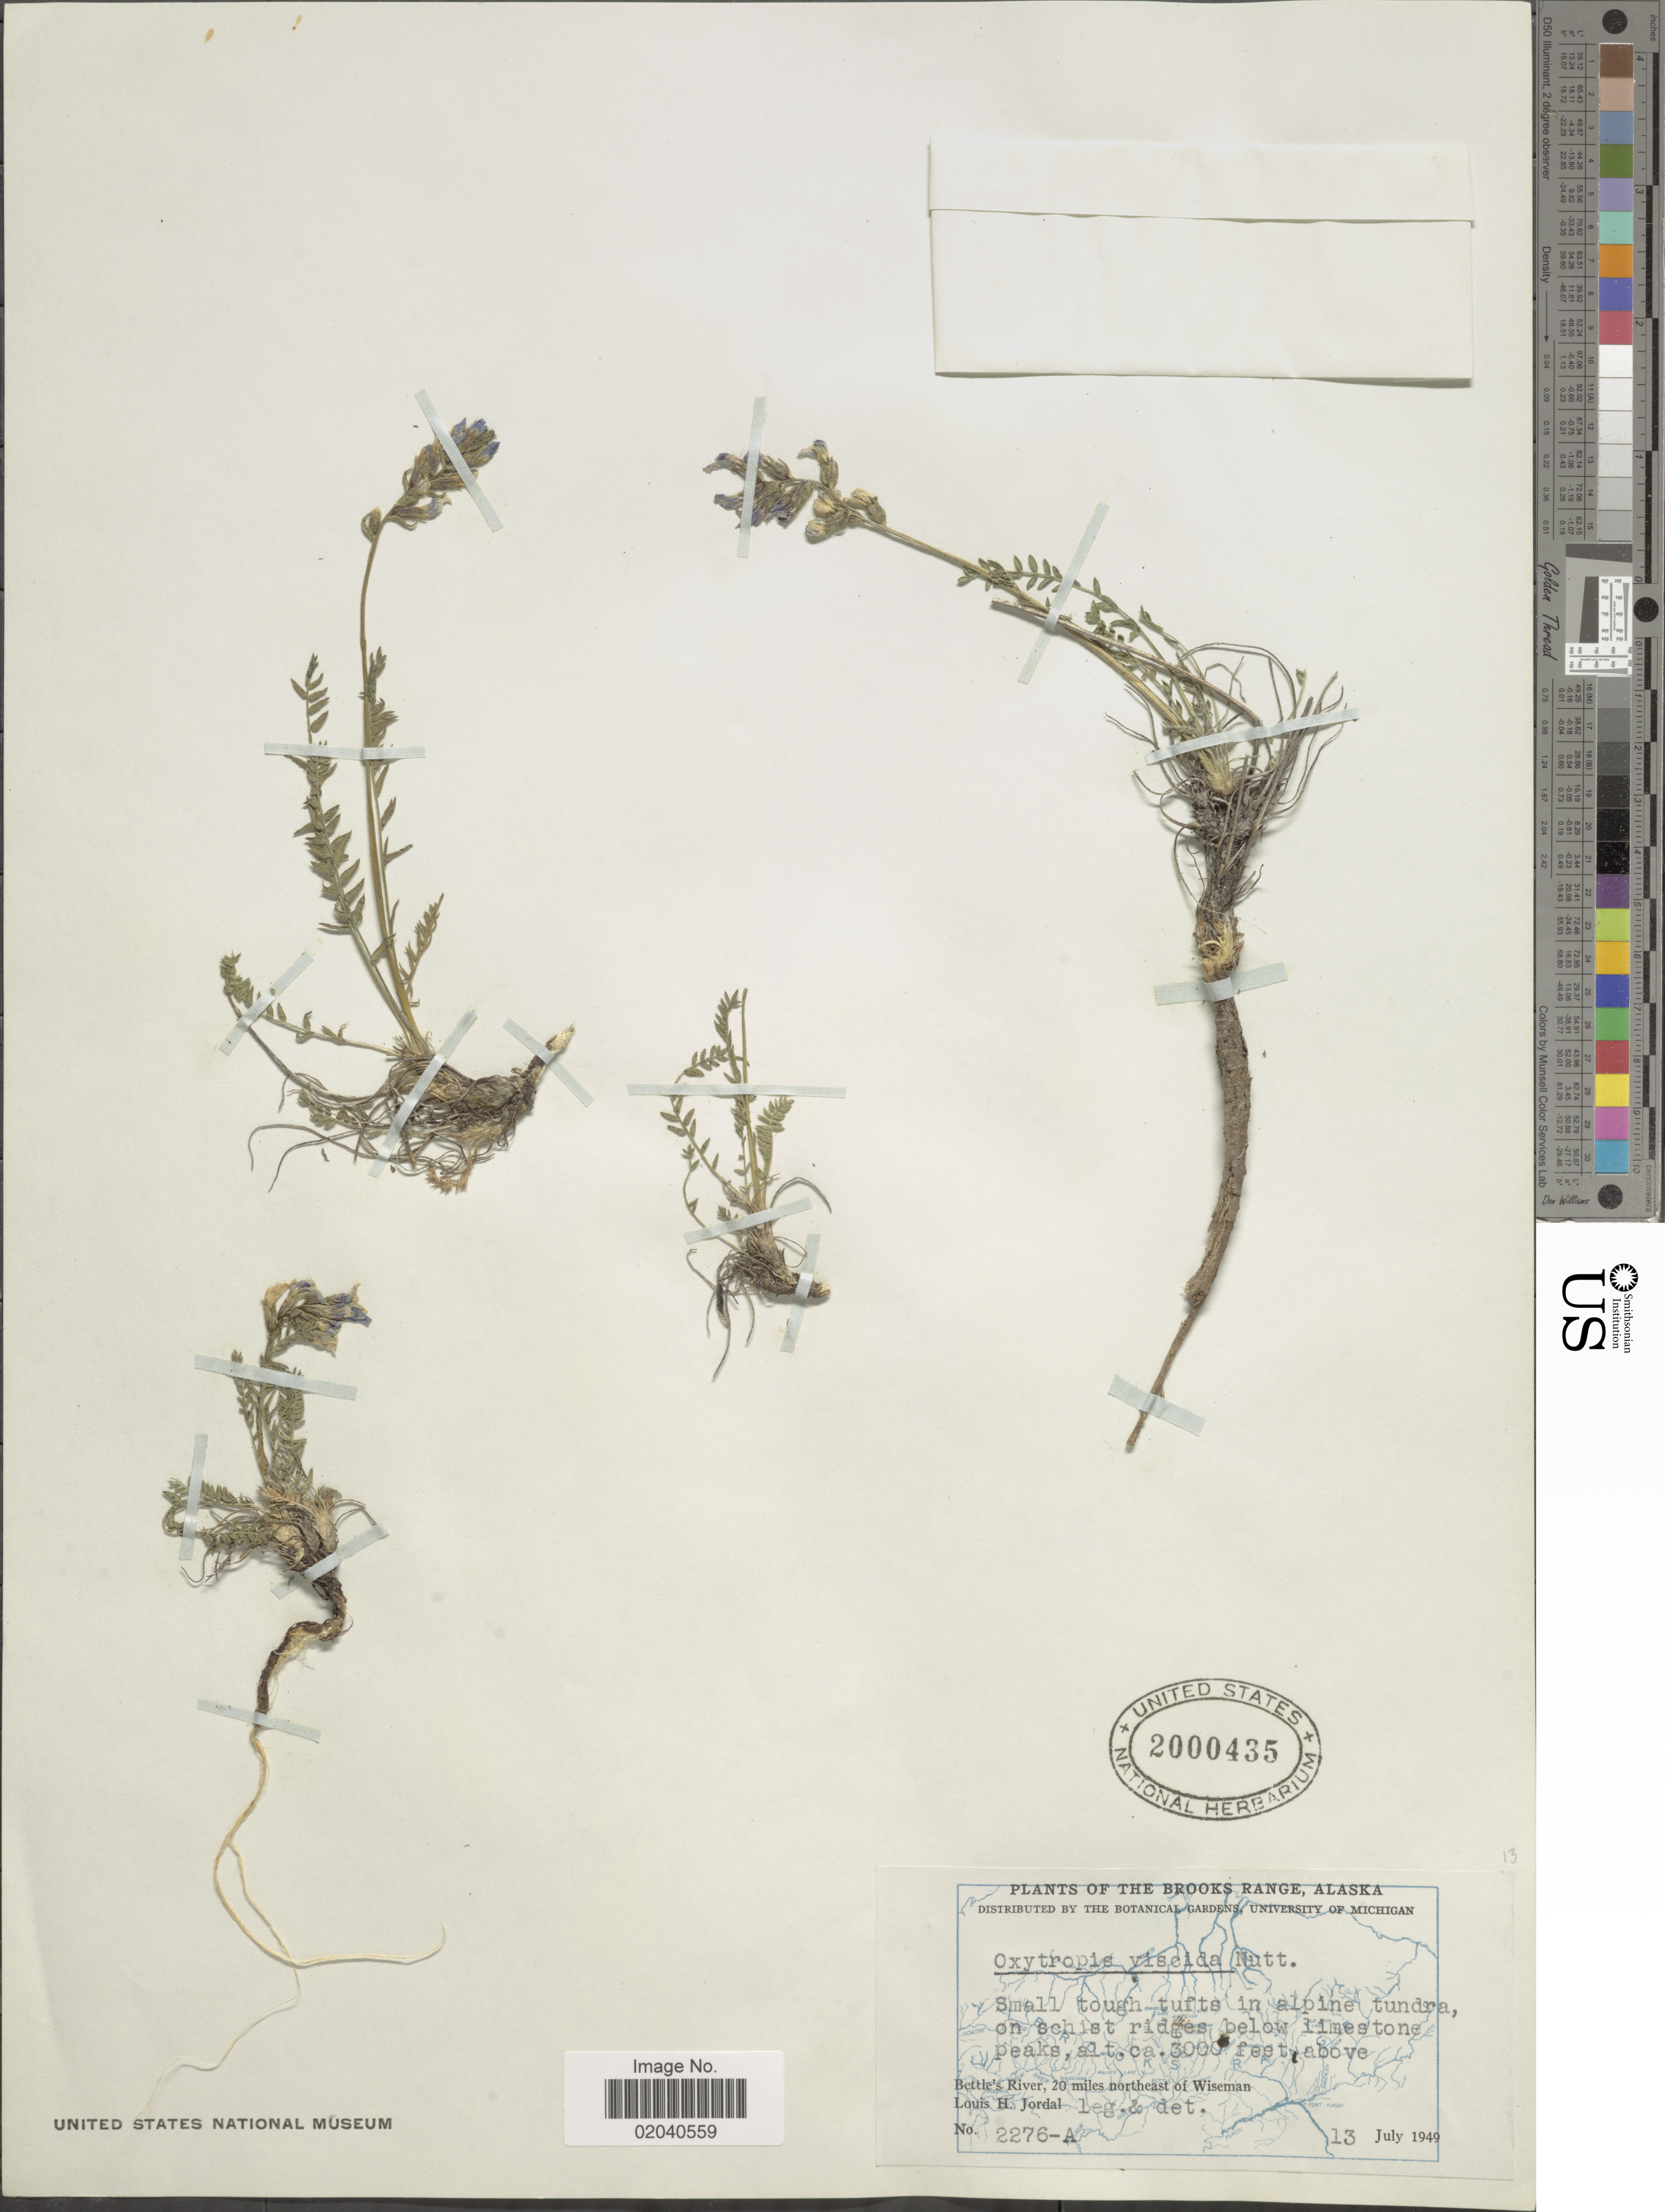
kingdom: Plantae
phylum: Tracheophyta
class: Magnoliopsida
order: Fabales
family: Fabaceae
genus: Oxytropis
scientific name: Oxytropis viscida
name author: Nutt.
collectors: L. Jordal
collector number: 2276A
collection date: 1949-07-13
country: United States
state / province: Alaska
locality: The Brooks Range, Bettle's River, 20 miles northeast of Wiseman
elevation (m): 914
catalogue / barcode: US 2000435